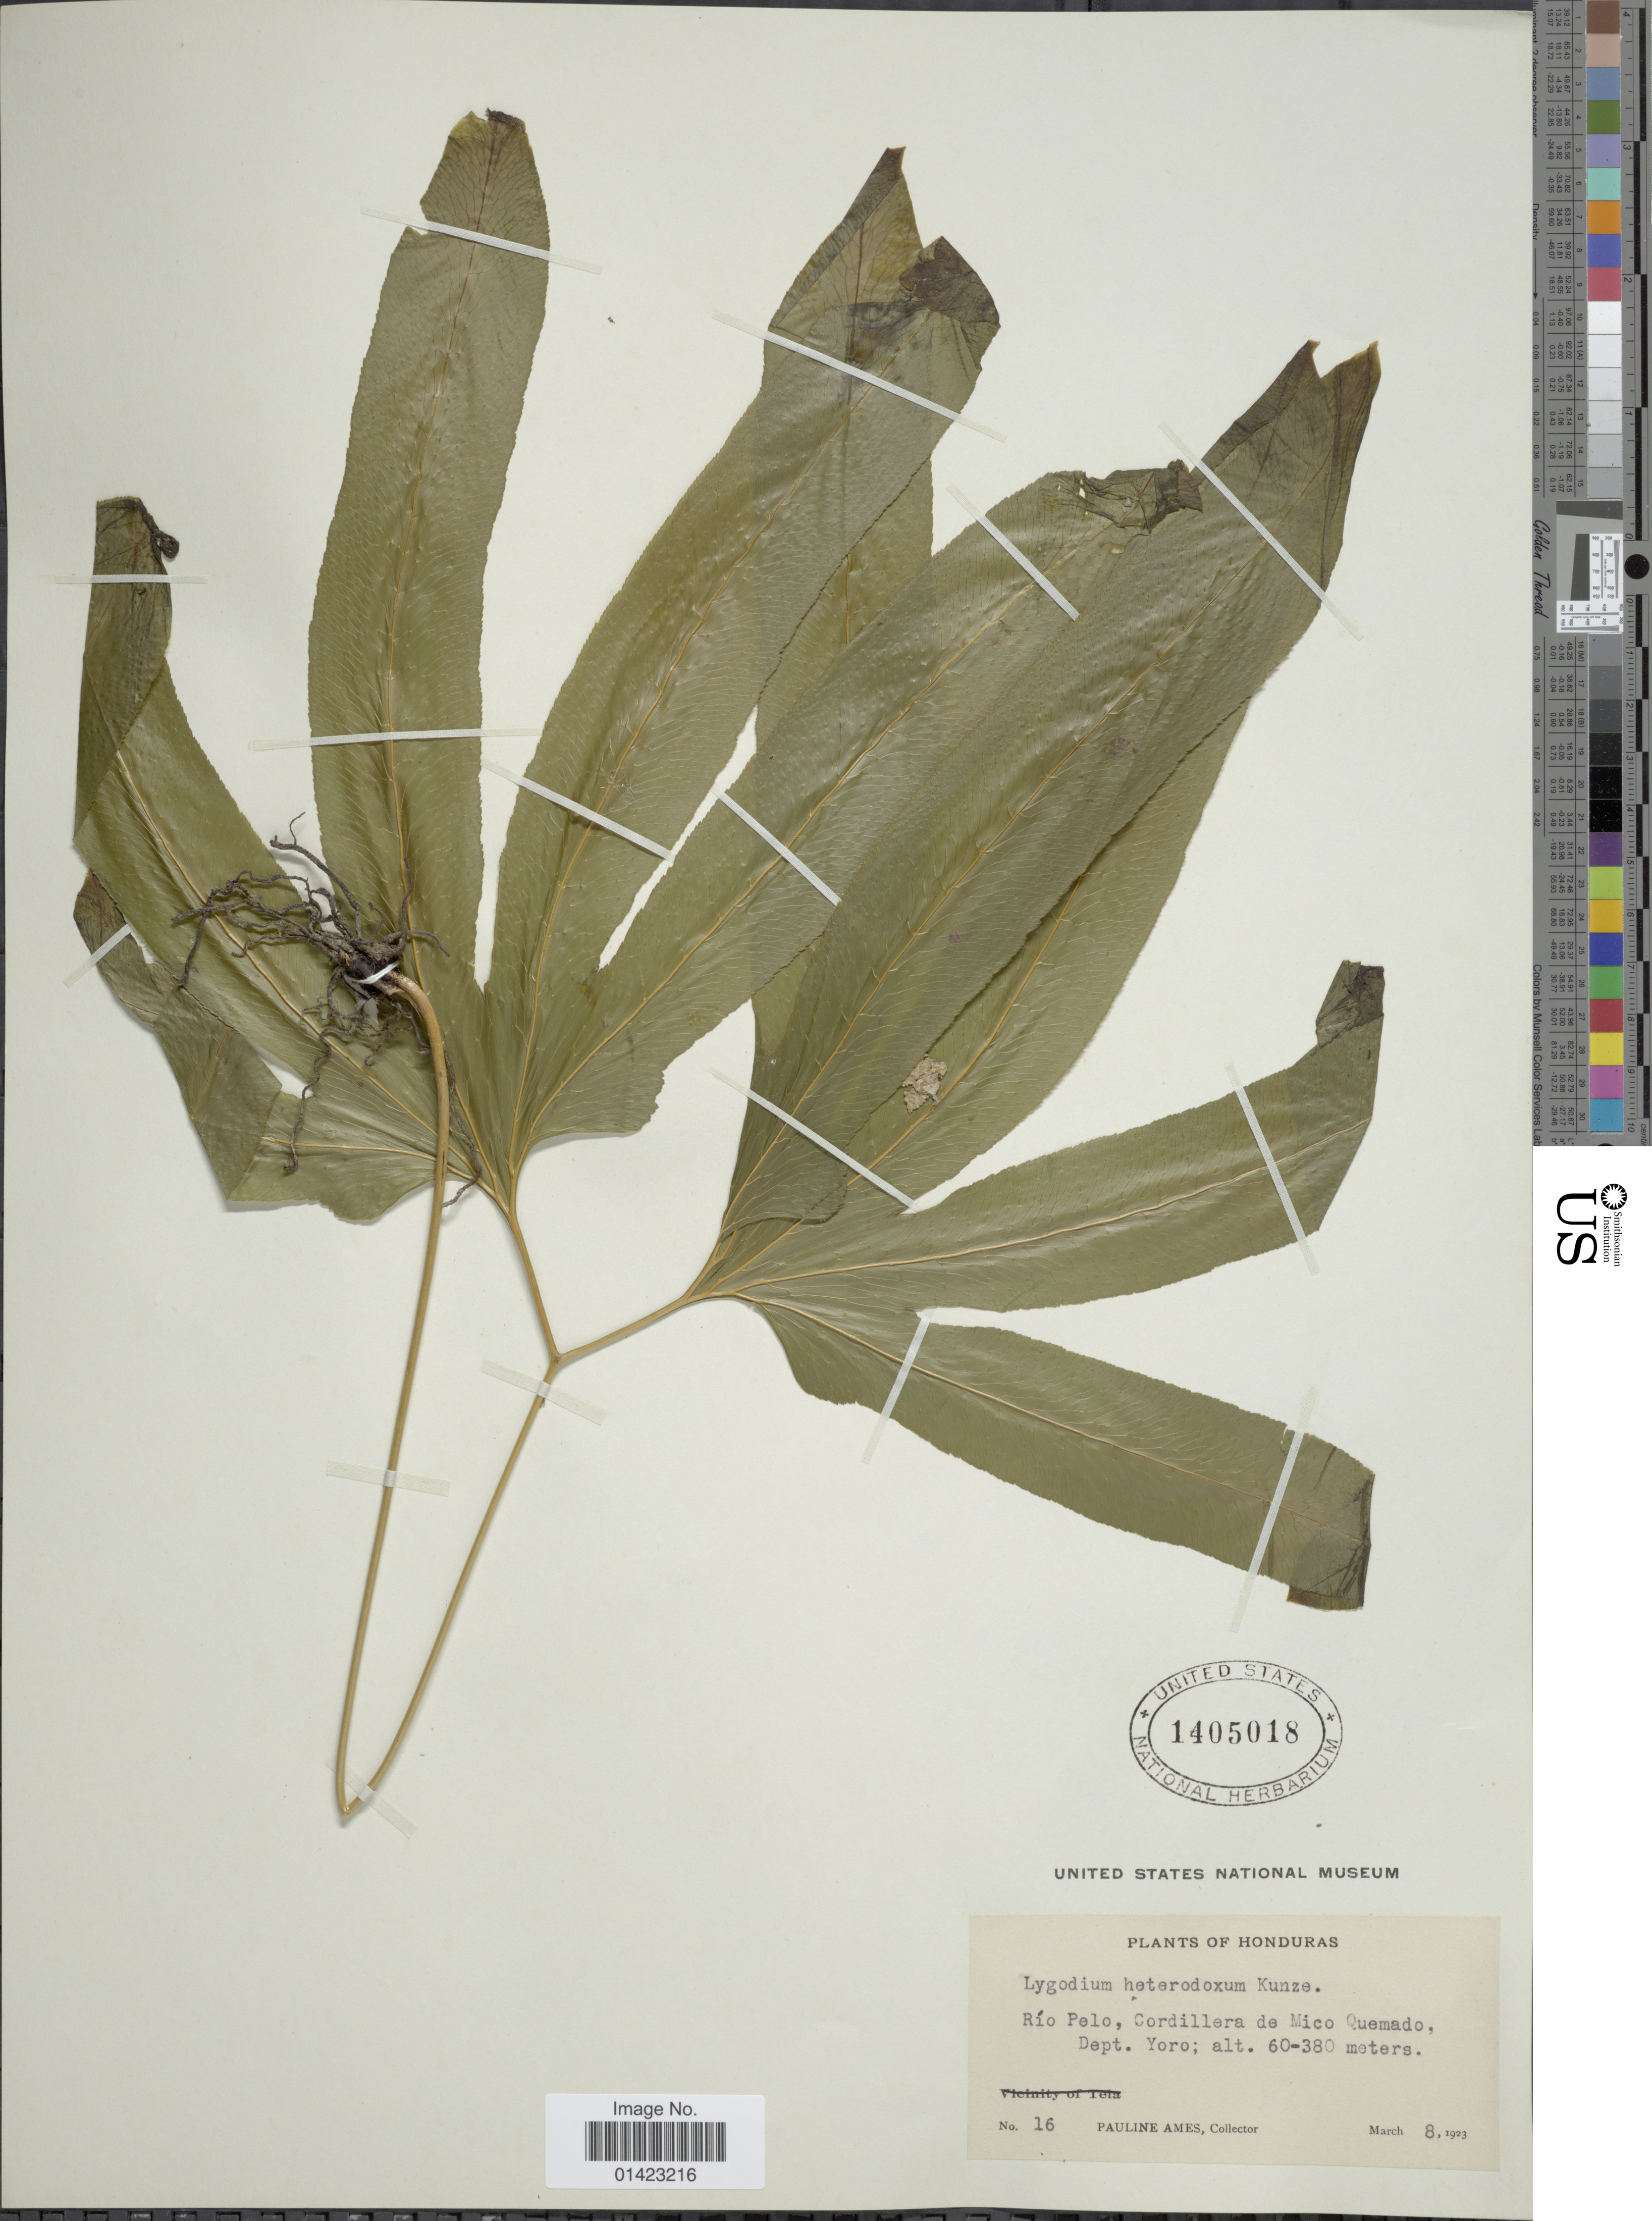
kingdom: Plantae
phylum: Tracheophyta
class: Polypodiopsida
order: Schizaeales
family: Lygodiaceae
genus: Lygodium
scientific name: Lygodium heterodoxum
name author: Kunze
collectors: P. Ames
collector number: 16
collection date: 1923-03-08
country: Honduras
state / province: Yoro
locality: Rio Pelo, cordillera de Mico Quemado, Dept. Yoro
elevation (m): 60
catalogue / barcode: US 1405018